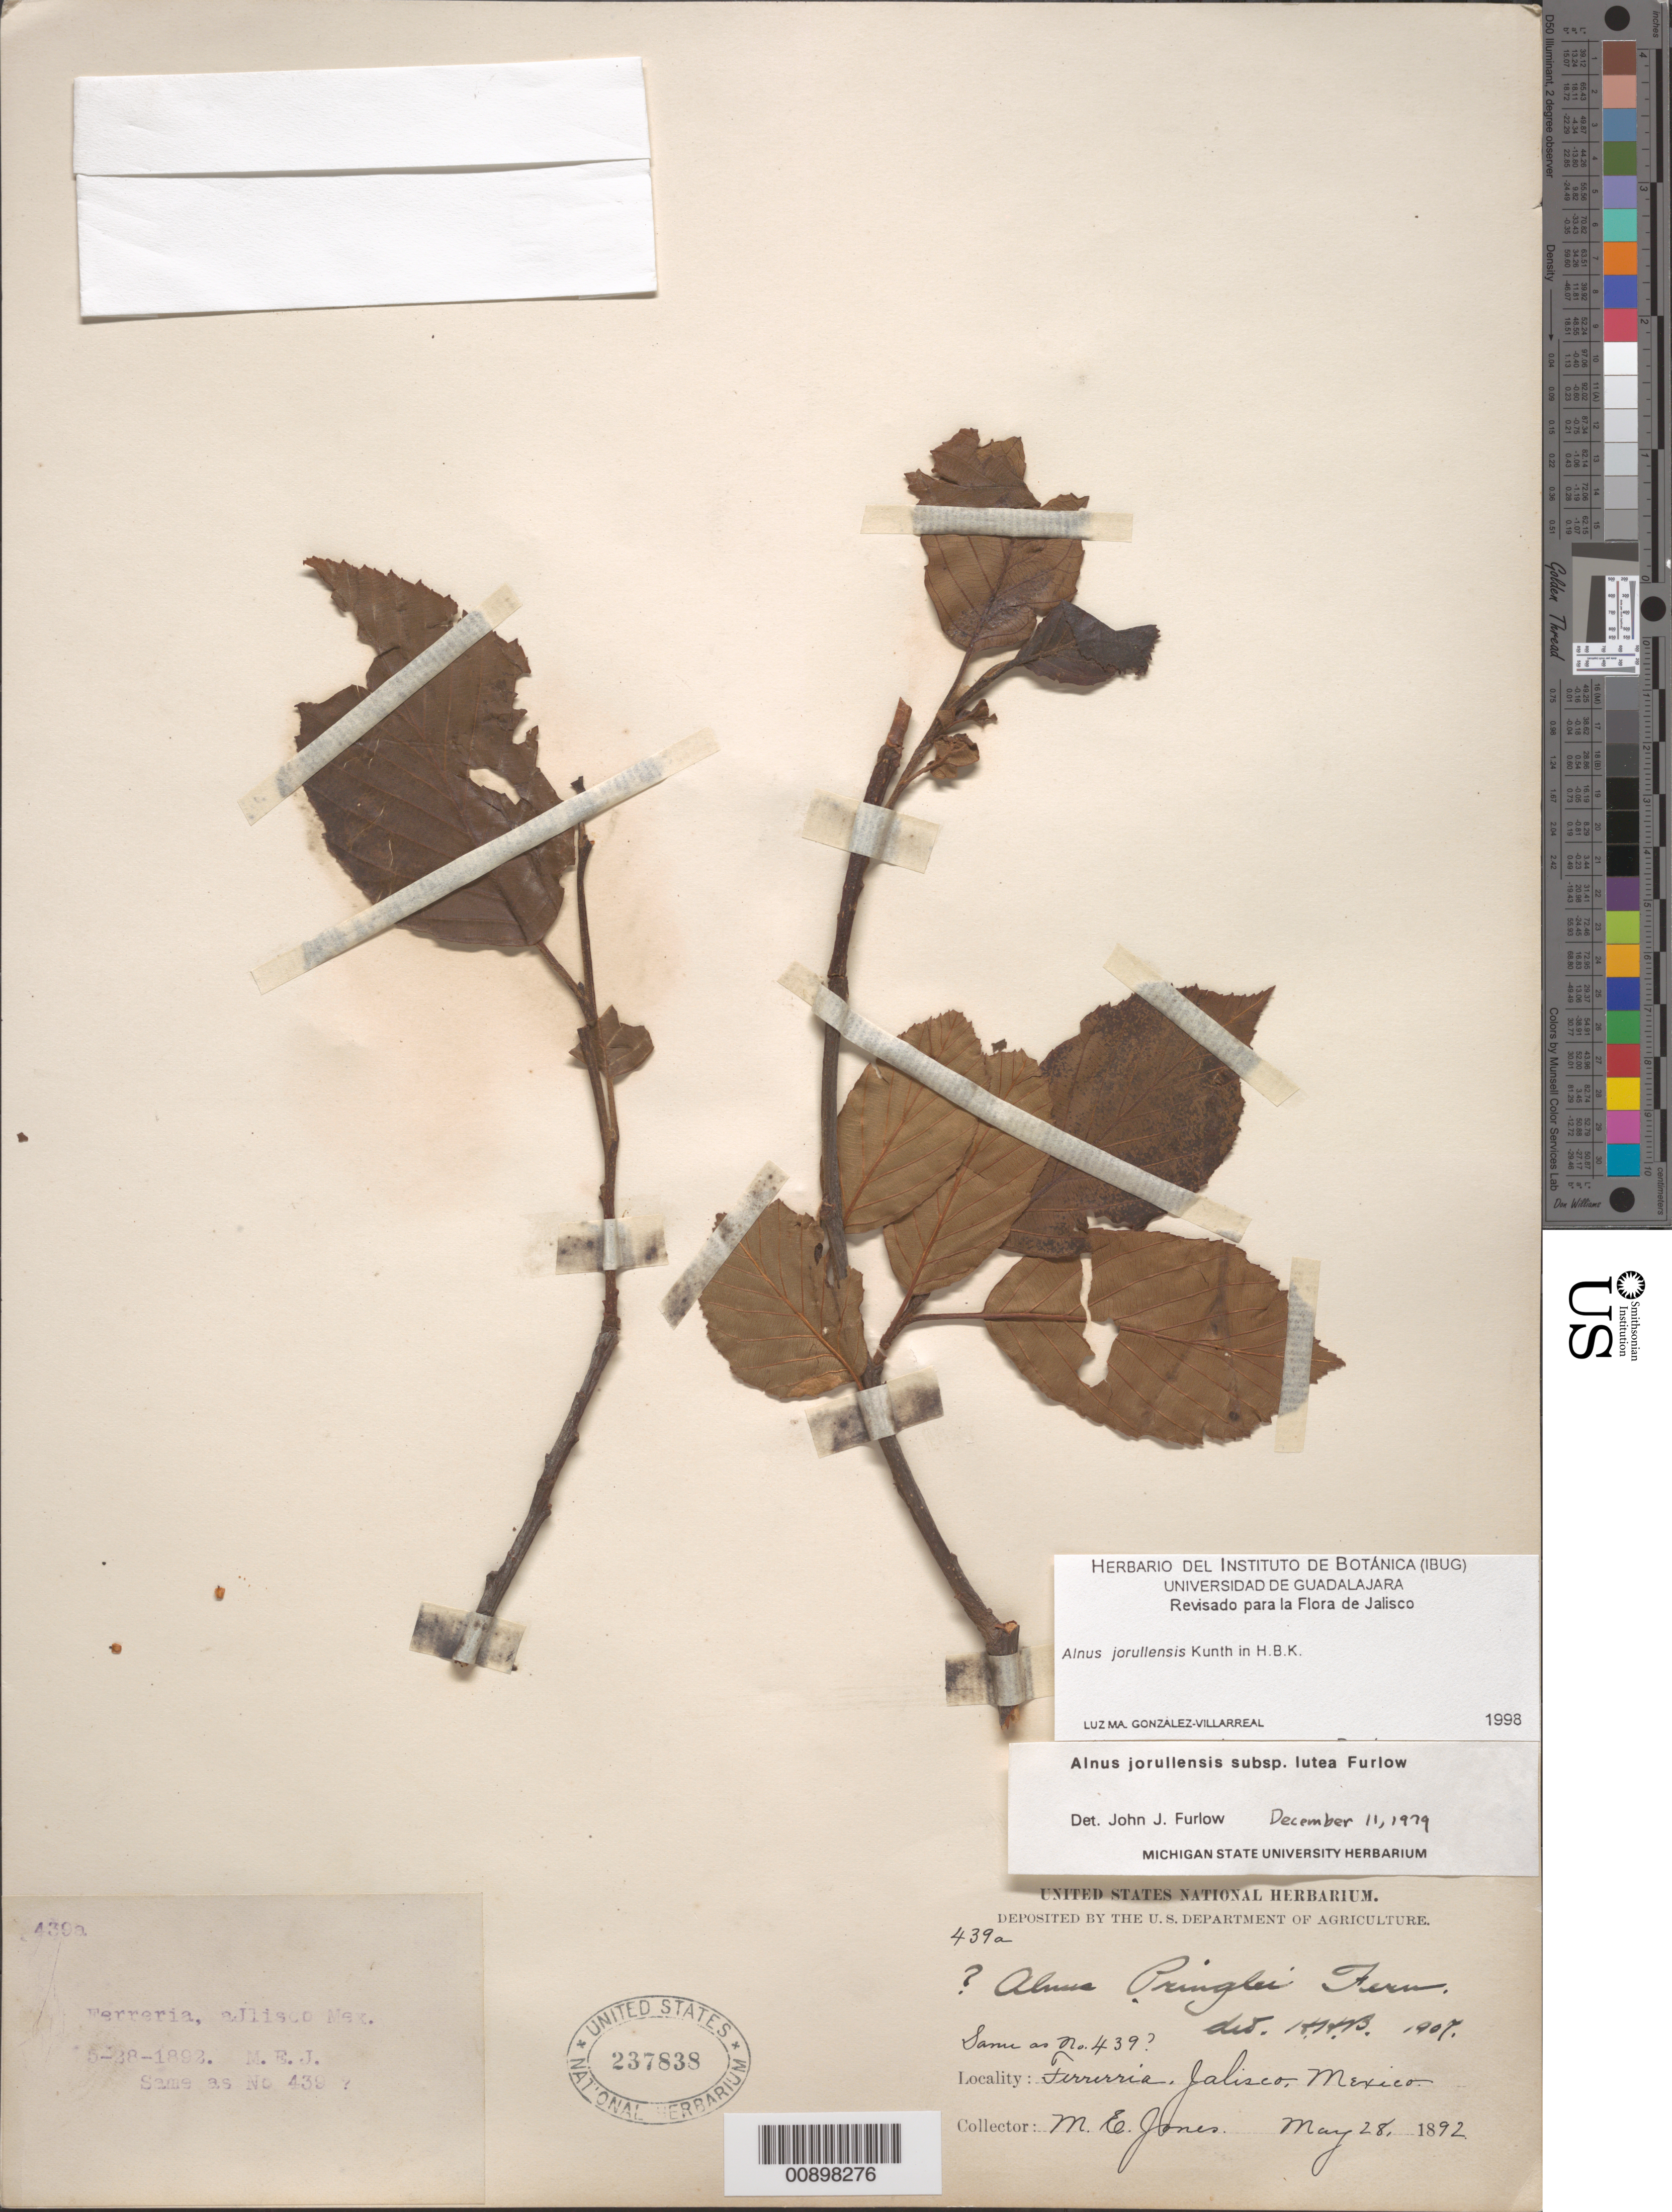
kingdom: Plantae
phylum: Tracheophyta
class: Magnoliopsida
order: Fagales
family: Betulaceae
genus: Alnus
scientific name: Alnus jorullensis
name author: Kunth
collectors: M. E. Jones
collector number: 439 a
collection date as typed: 28 May 1892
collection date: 1892-05-28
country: Mexico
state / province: Jalisco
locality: Ferreria, Jalisco.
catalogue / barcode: US 237838